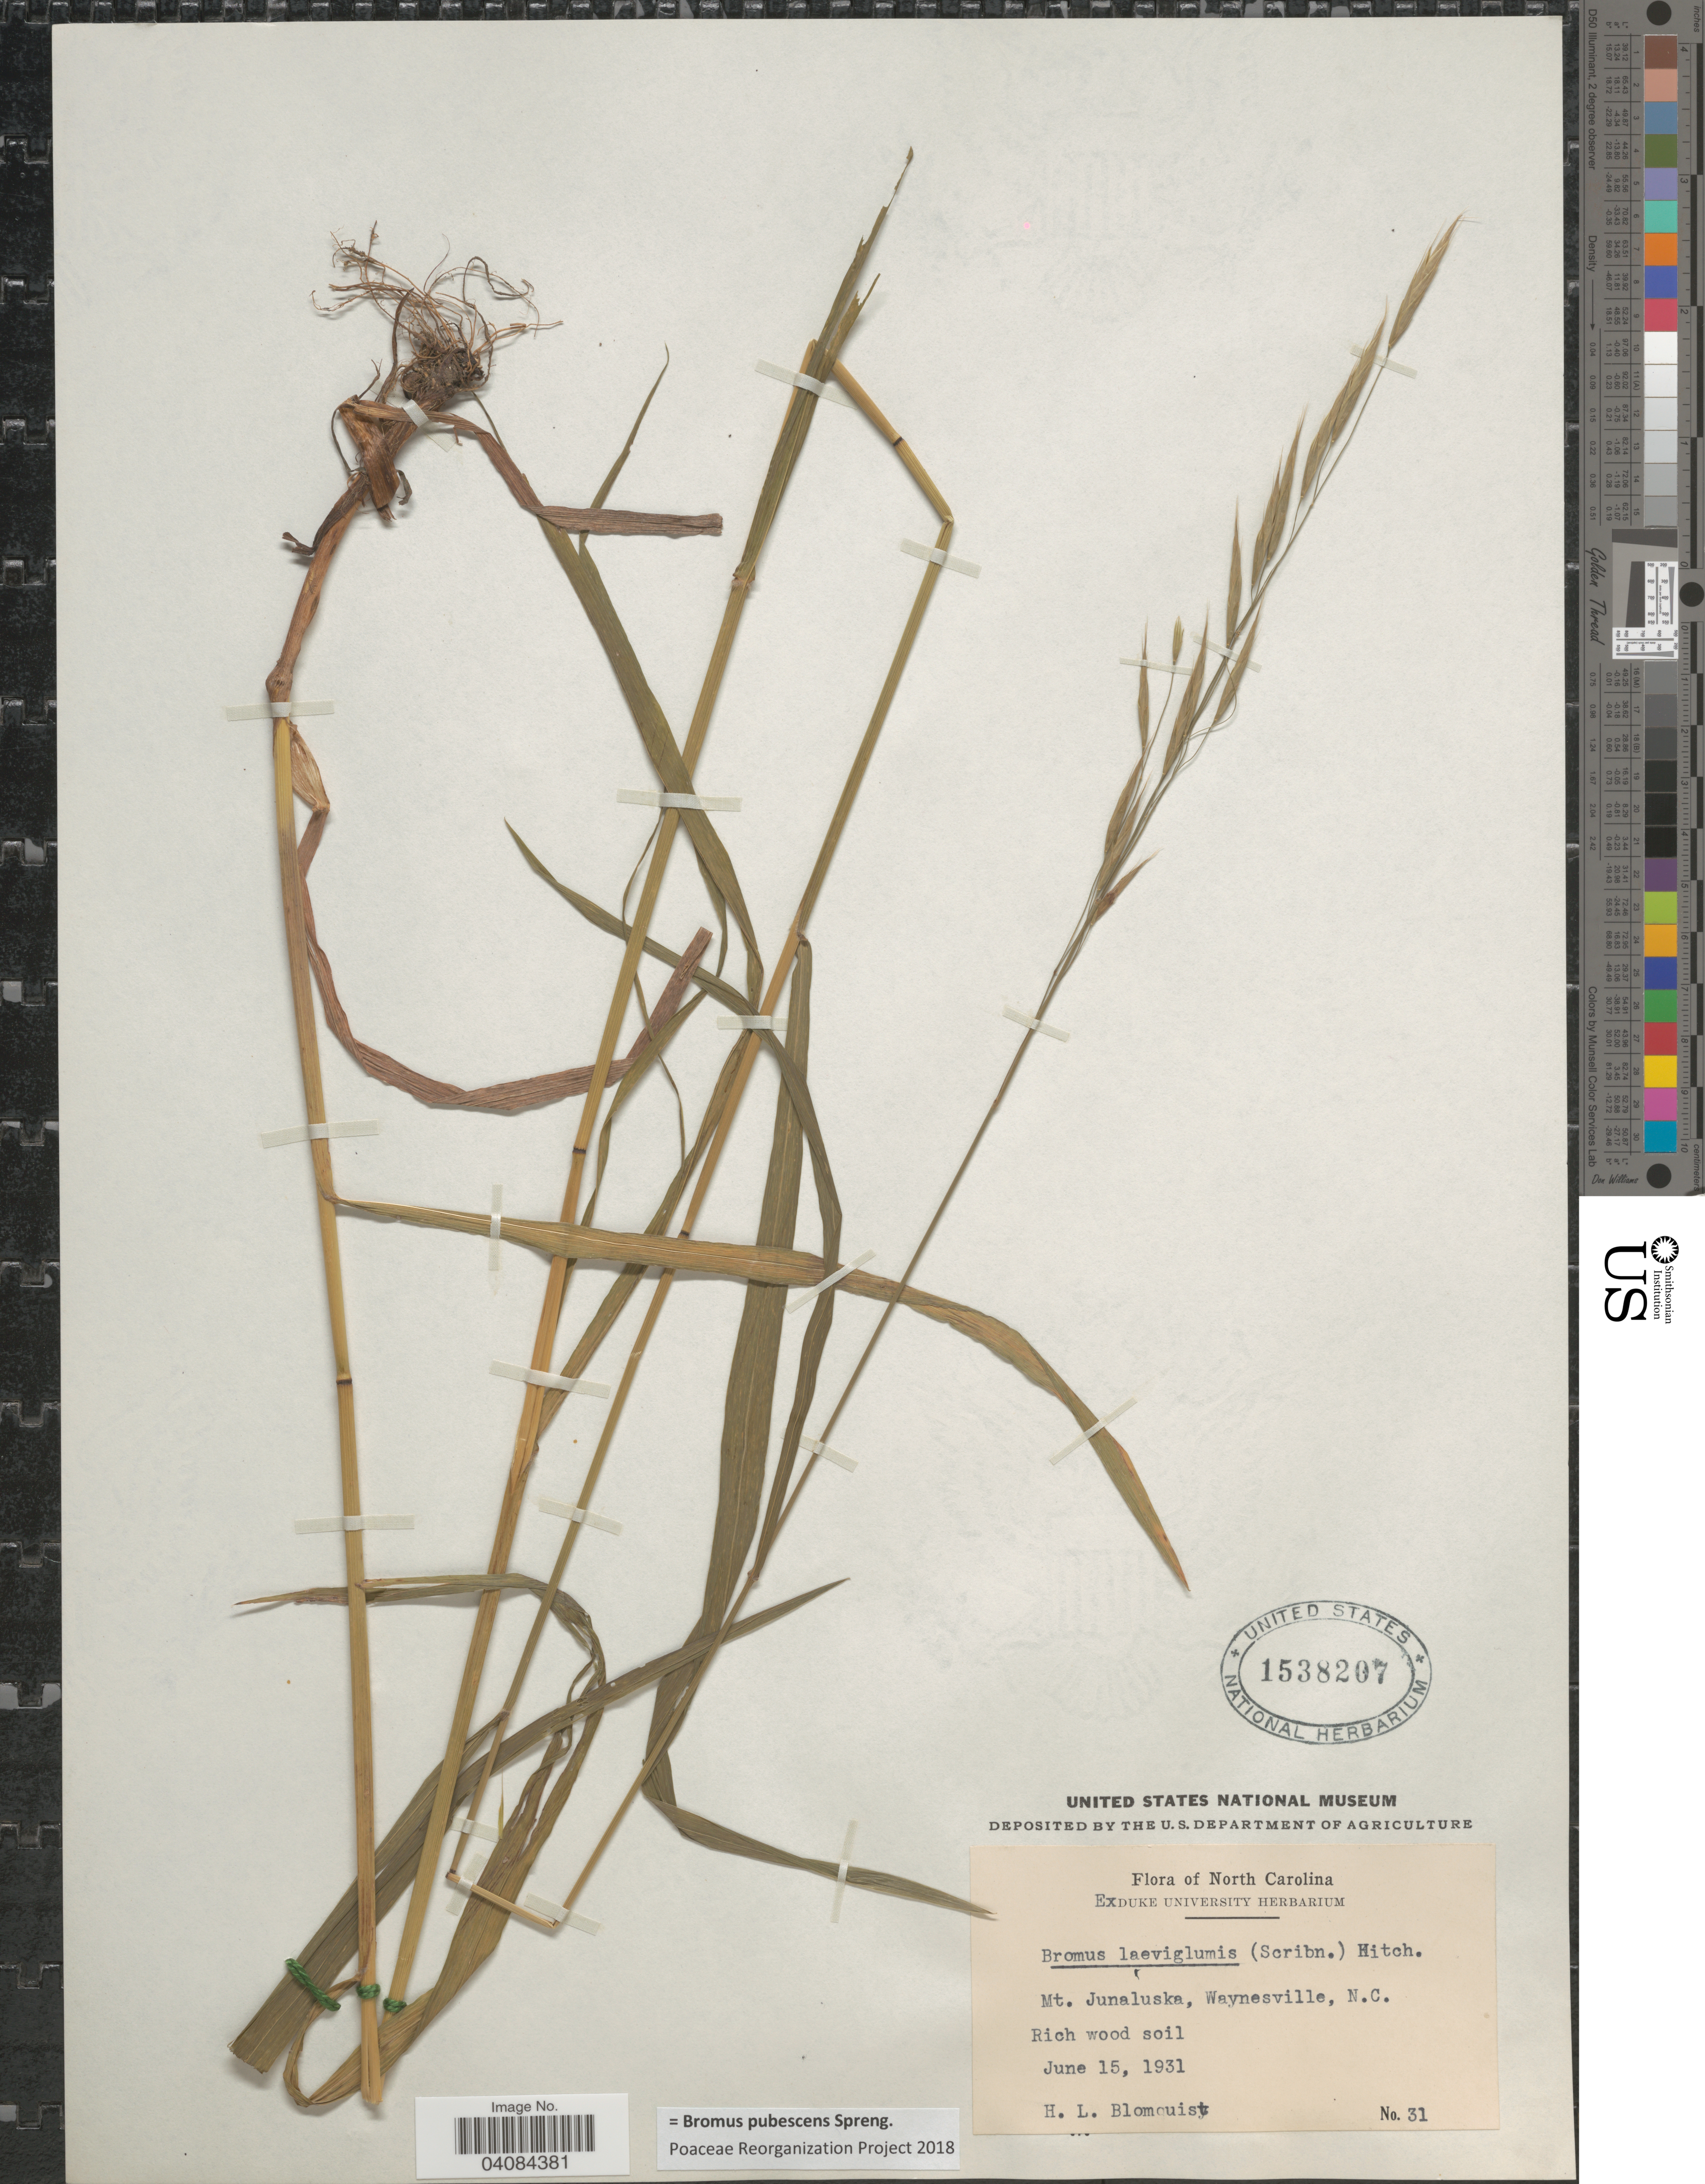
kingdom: Plantae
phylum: Tracheophyta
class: Liliopsida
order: Poales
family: Poaceae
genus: Bromus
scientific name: Bromus pubescens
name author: Muhl. ex Willd.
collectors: H. Blomquist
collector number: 31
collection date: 1931-06-15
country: United States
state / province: North Carolina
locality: Mt. Junaluska, Waynesville.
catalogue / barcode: US 1538207